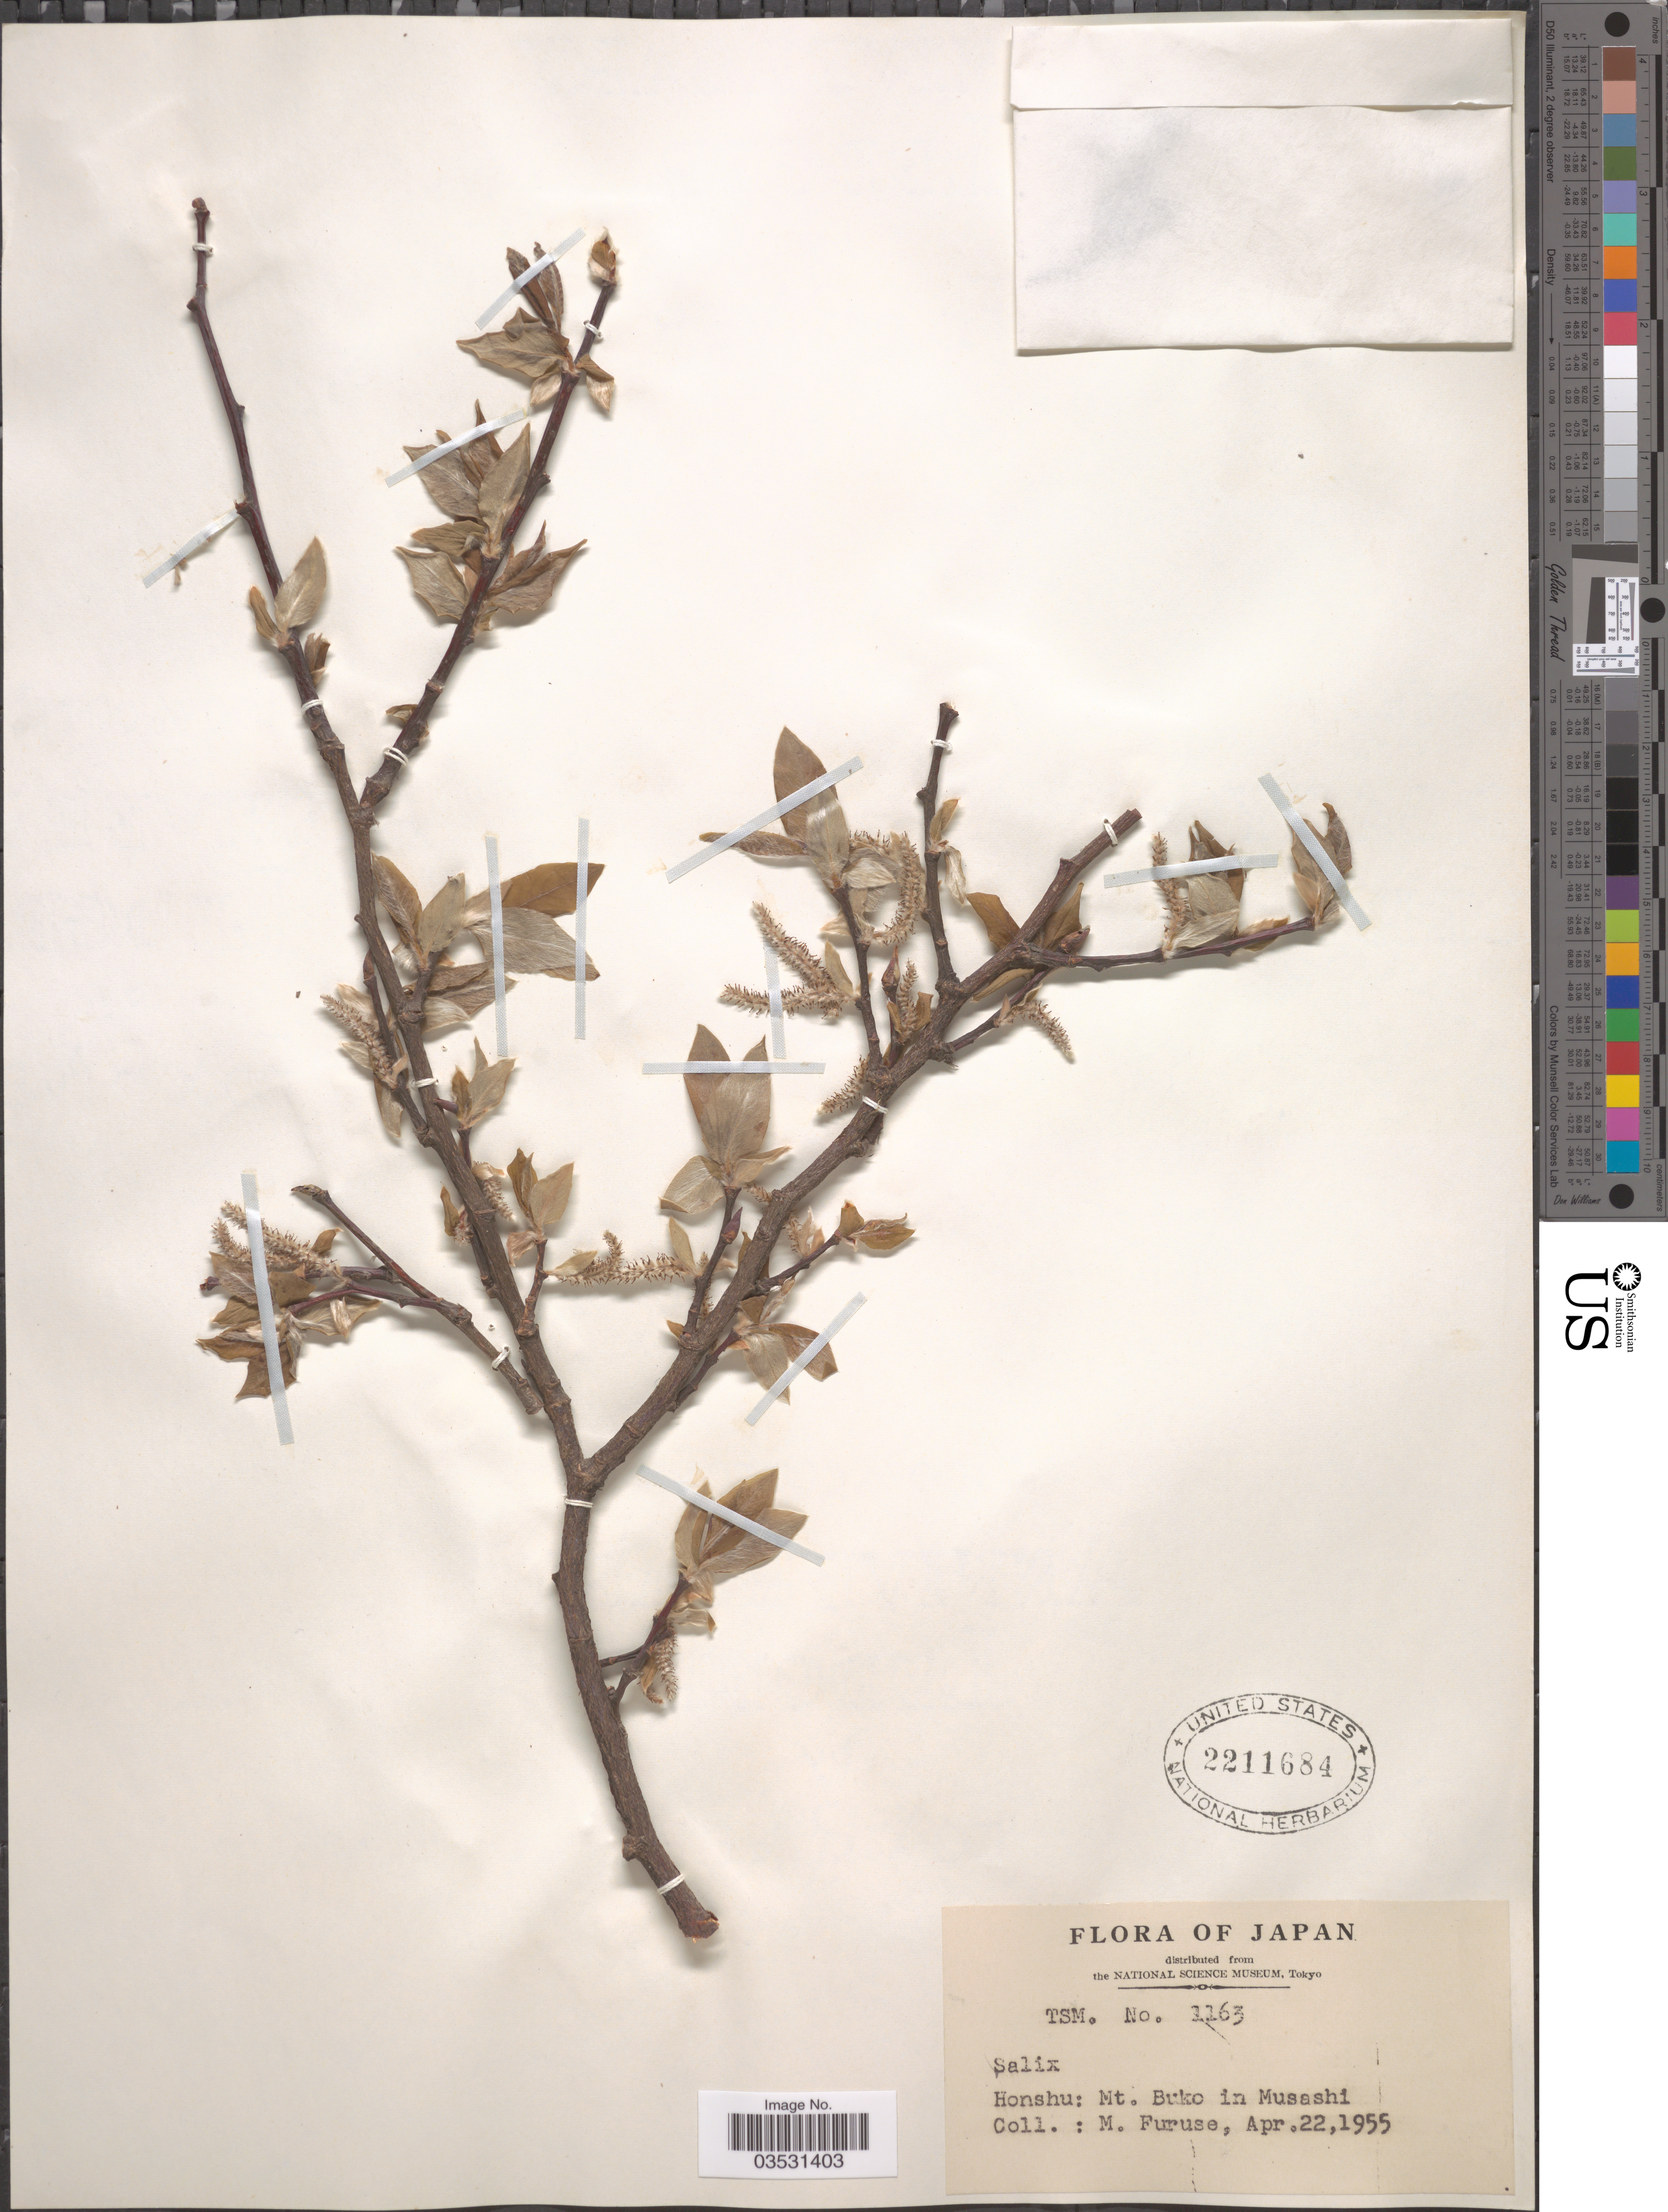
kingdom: Plantae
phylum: Tracheophyta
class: Magnoliopsida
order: Malpighiales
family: Salicaceae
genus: Salix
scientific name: Salix cordata x S. sericea Marshall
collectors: M. Furuse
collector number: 1163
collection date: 1955-04-22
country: Japan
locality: Honshu: Mt. Buko in Musashi.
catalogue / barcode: US 2211684